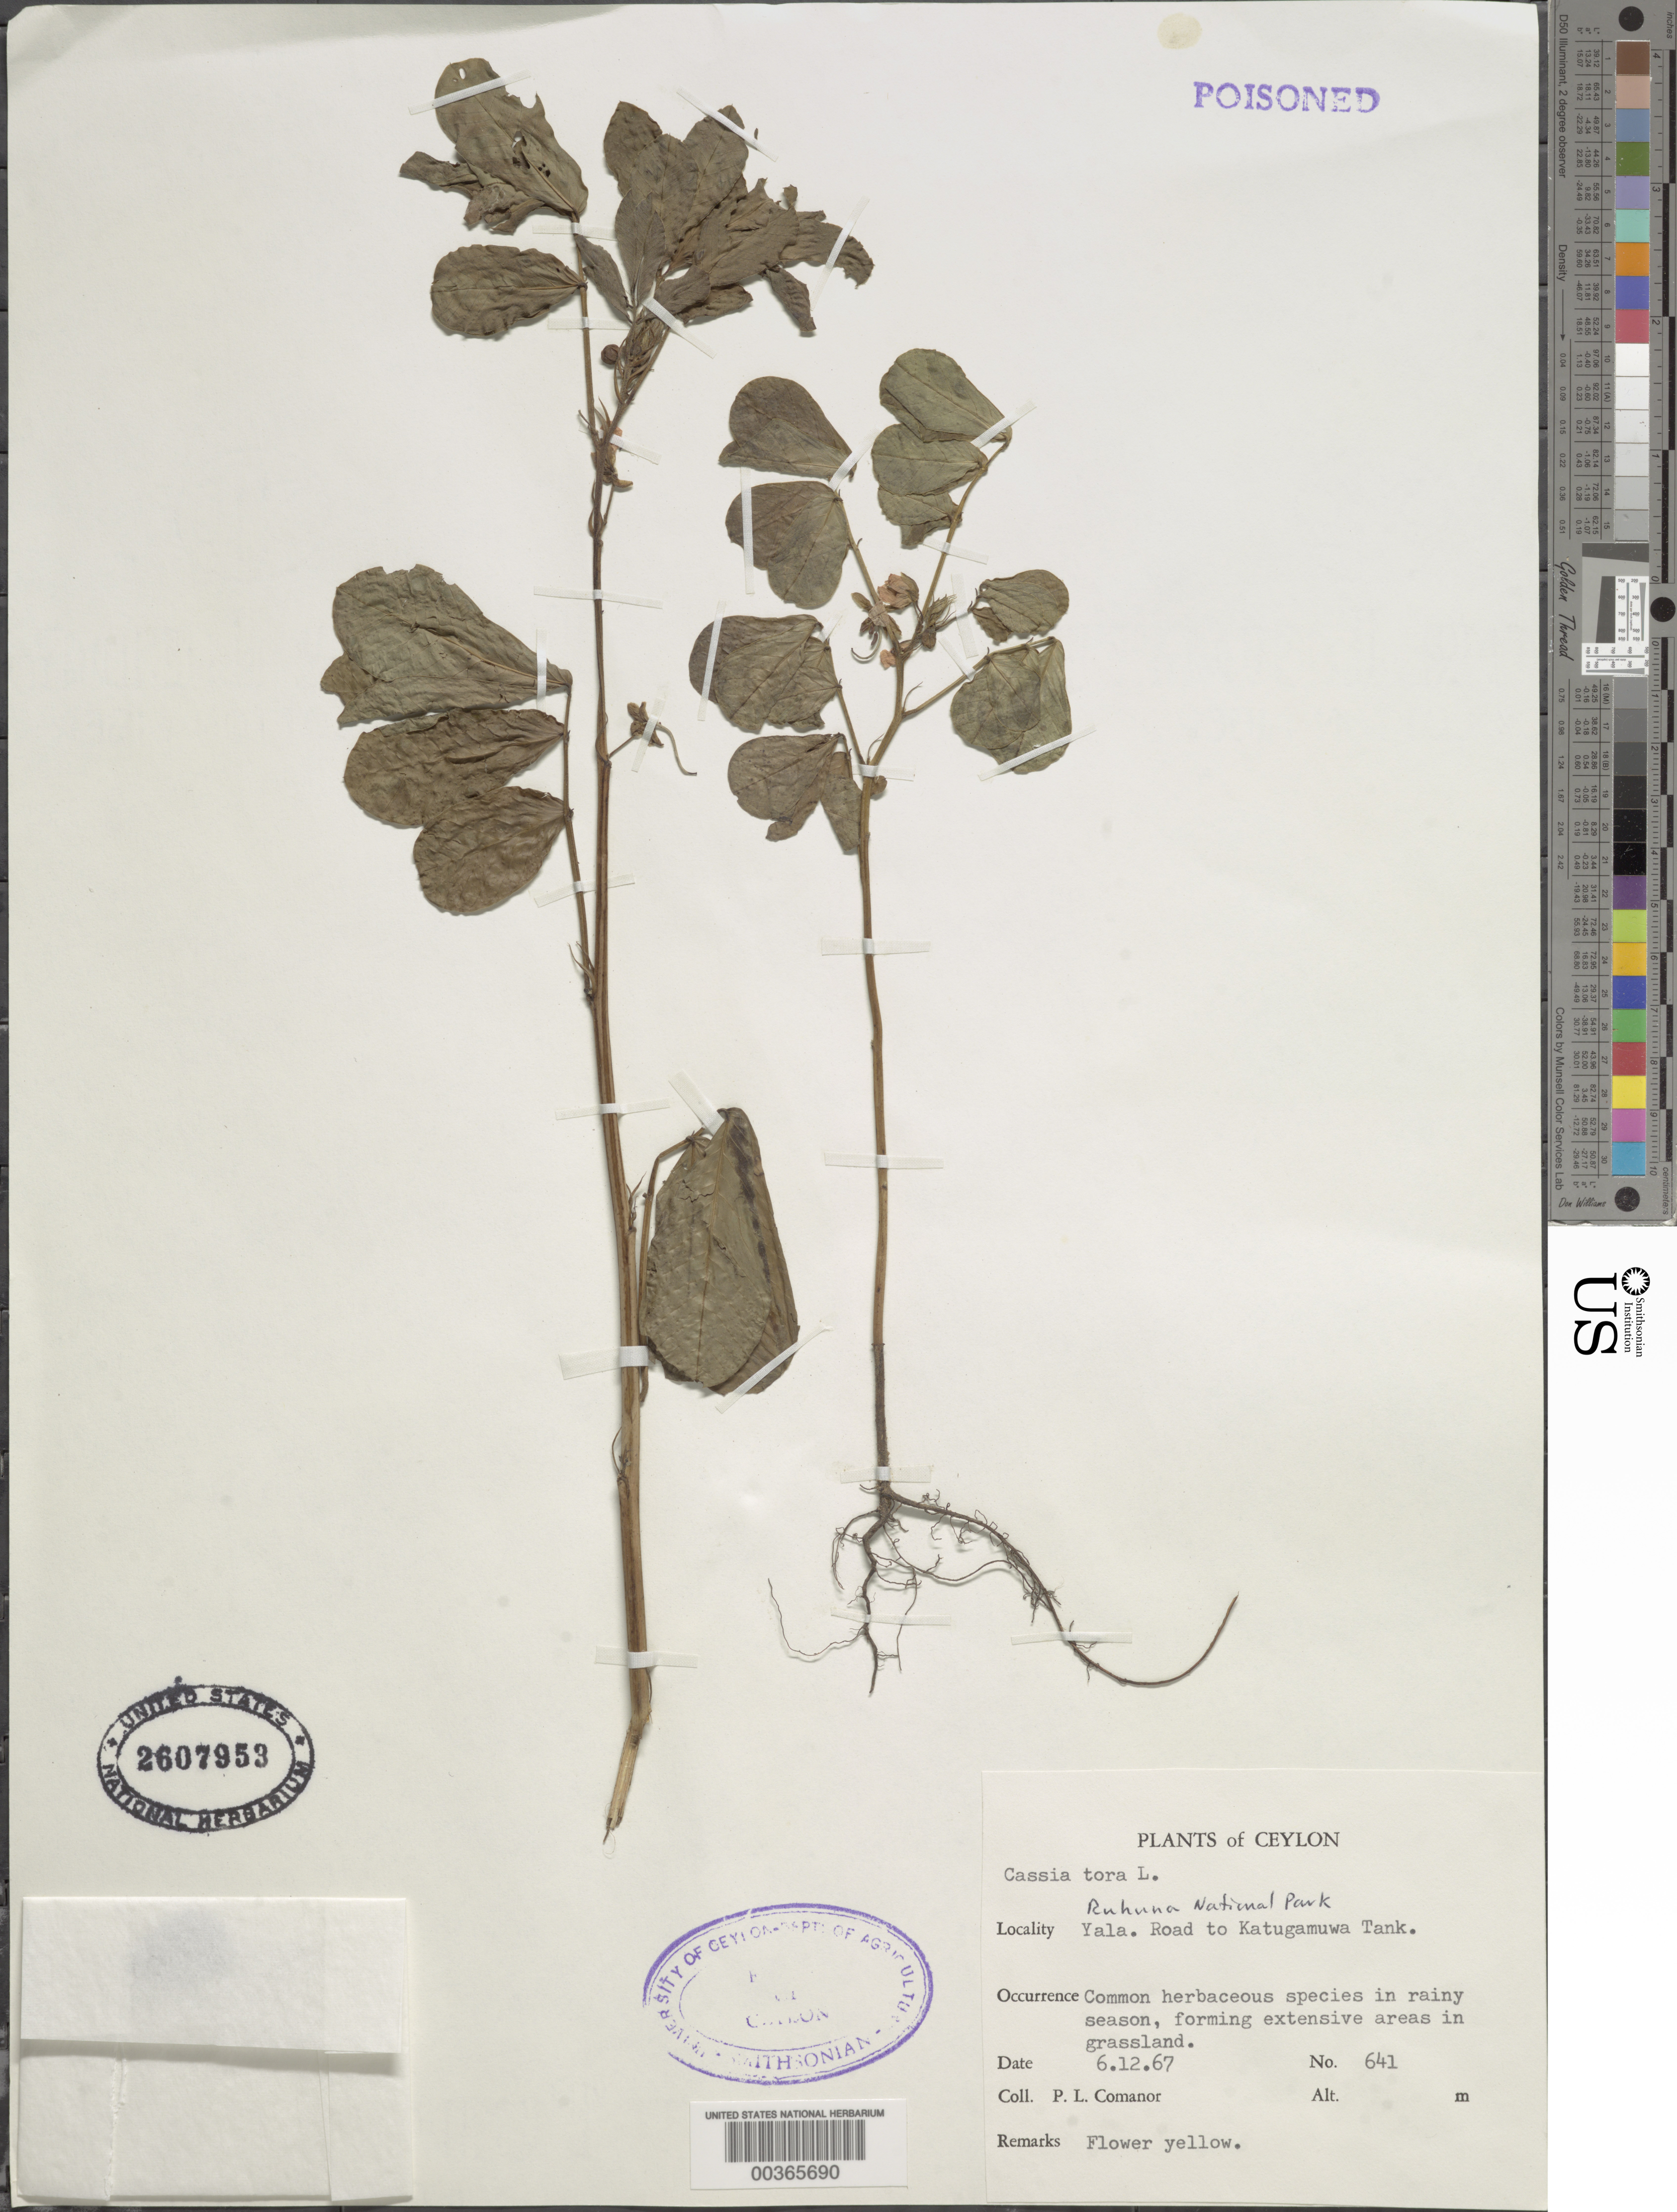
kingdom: Plantae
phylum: Tracheophyta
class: Magnoliopsida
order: Fabales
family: Fabaceae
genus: Senna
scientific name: Senna obtusifolia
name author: (L.) H.S. Irwin & Barneby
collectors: P. Comanor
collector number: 641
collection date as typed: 06 Dec 1967 or 12 Jun 1967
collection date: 1967-06-12 or 1967-12-06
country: Sri Lanka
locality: Yala; road to katugamuwa tank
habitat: In grassland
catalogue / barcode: US 2607953